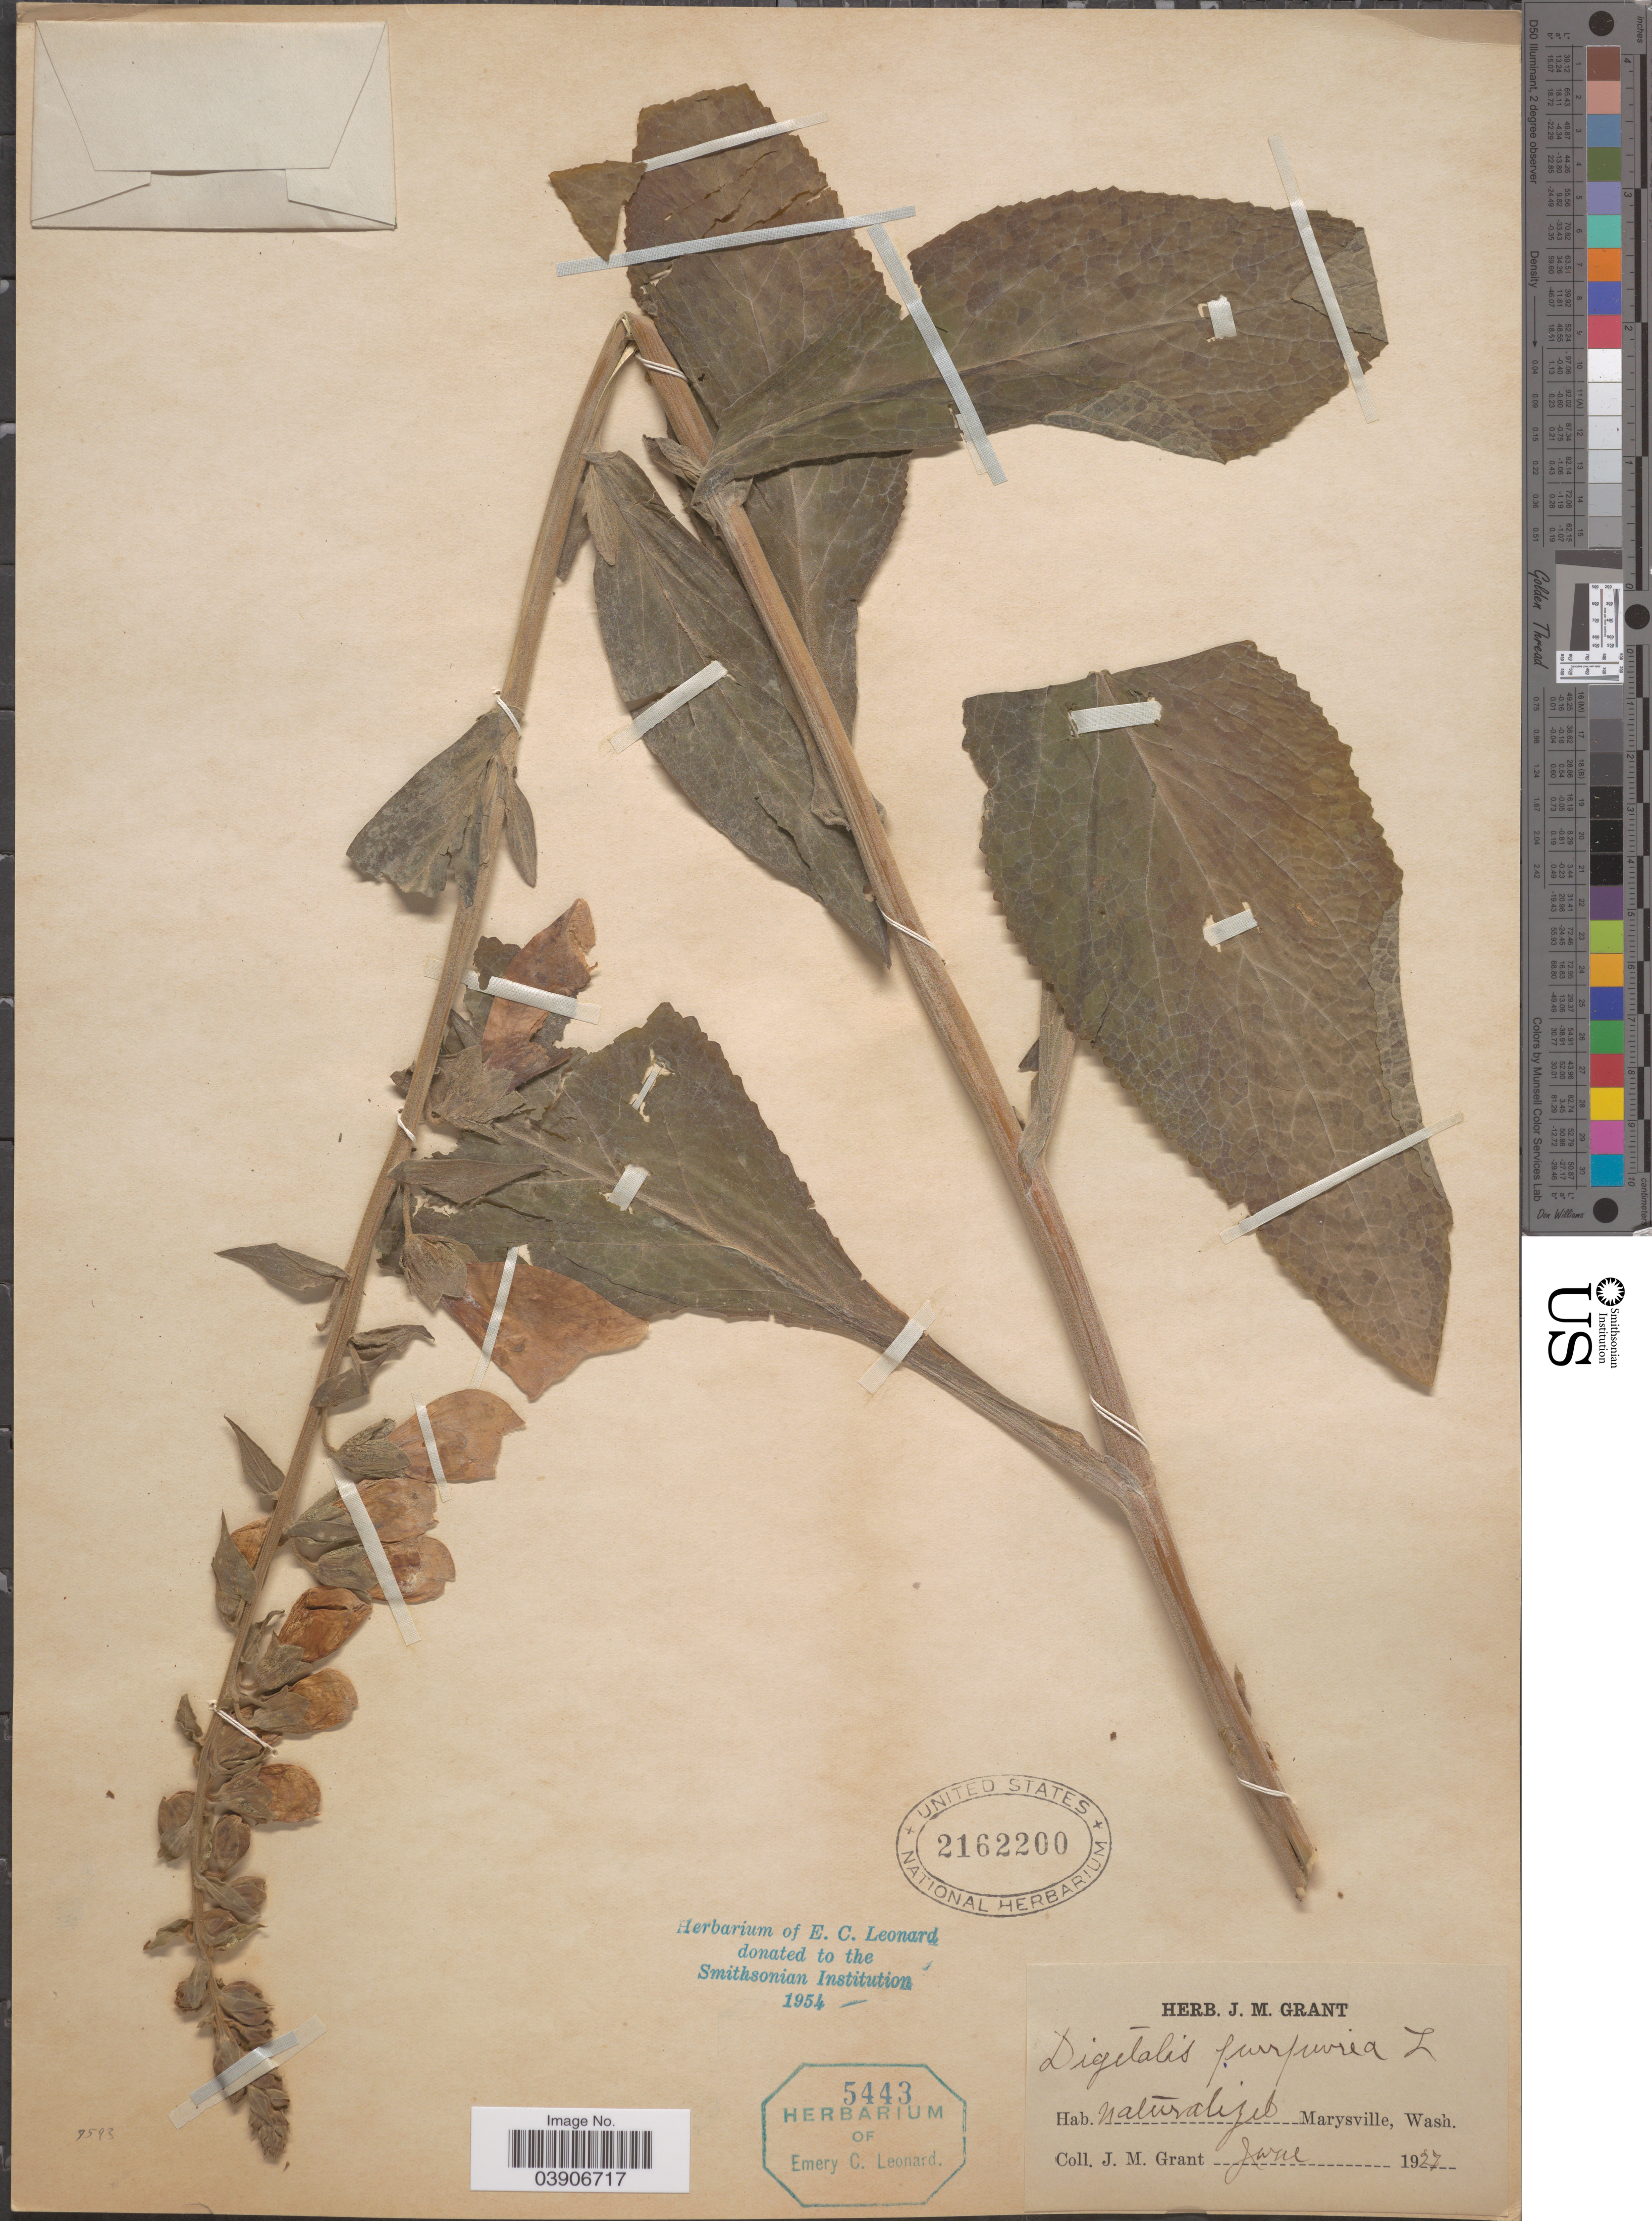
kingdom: Plantae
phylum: Tracheophyta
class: Magnoliopsida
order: Lamiales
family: Plantaginaceae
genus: Digitalis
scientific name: Digitalis purpurea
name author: L.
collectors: J. M. Grant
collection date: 1927-06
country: United States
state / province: Washington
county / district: Snohomish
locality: Naturalized Marysville.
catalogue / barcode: US 2162200